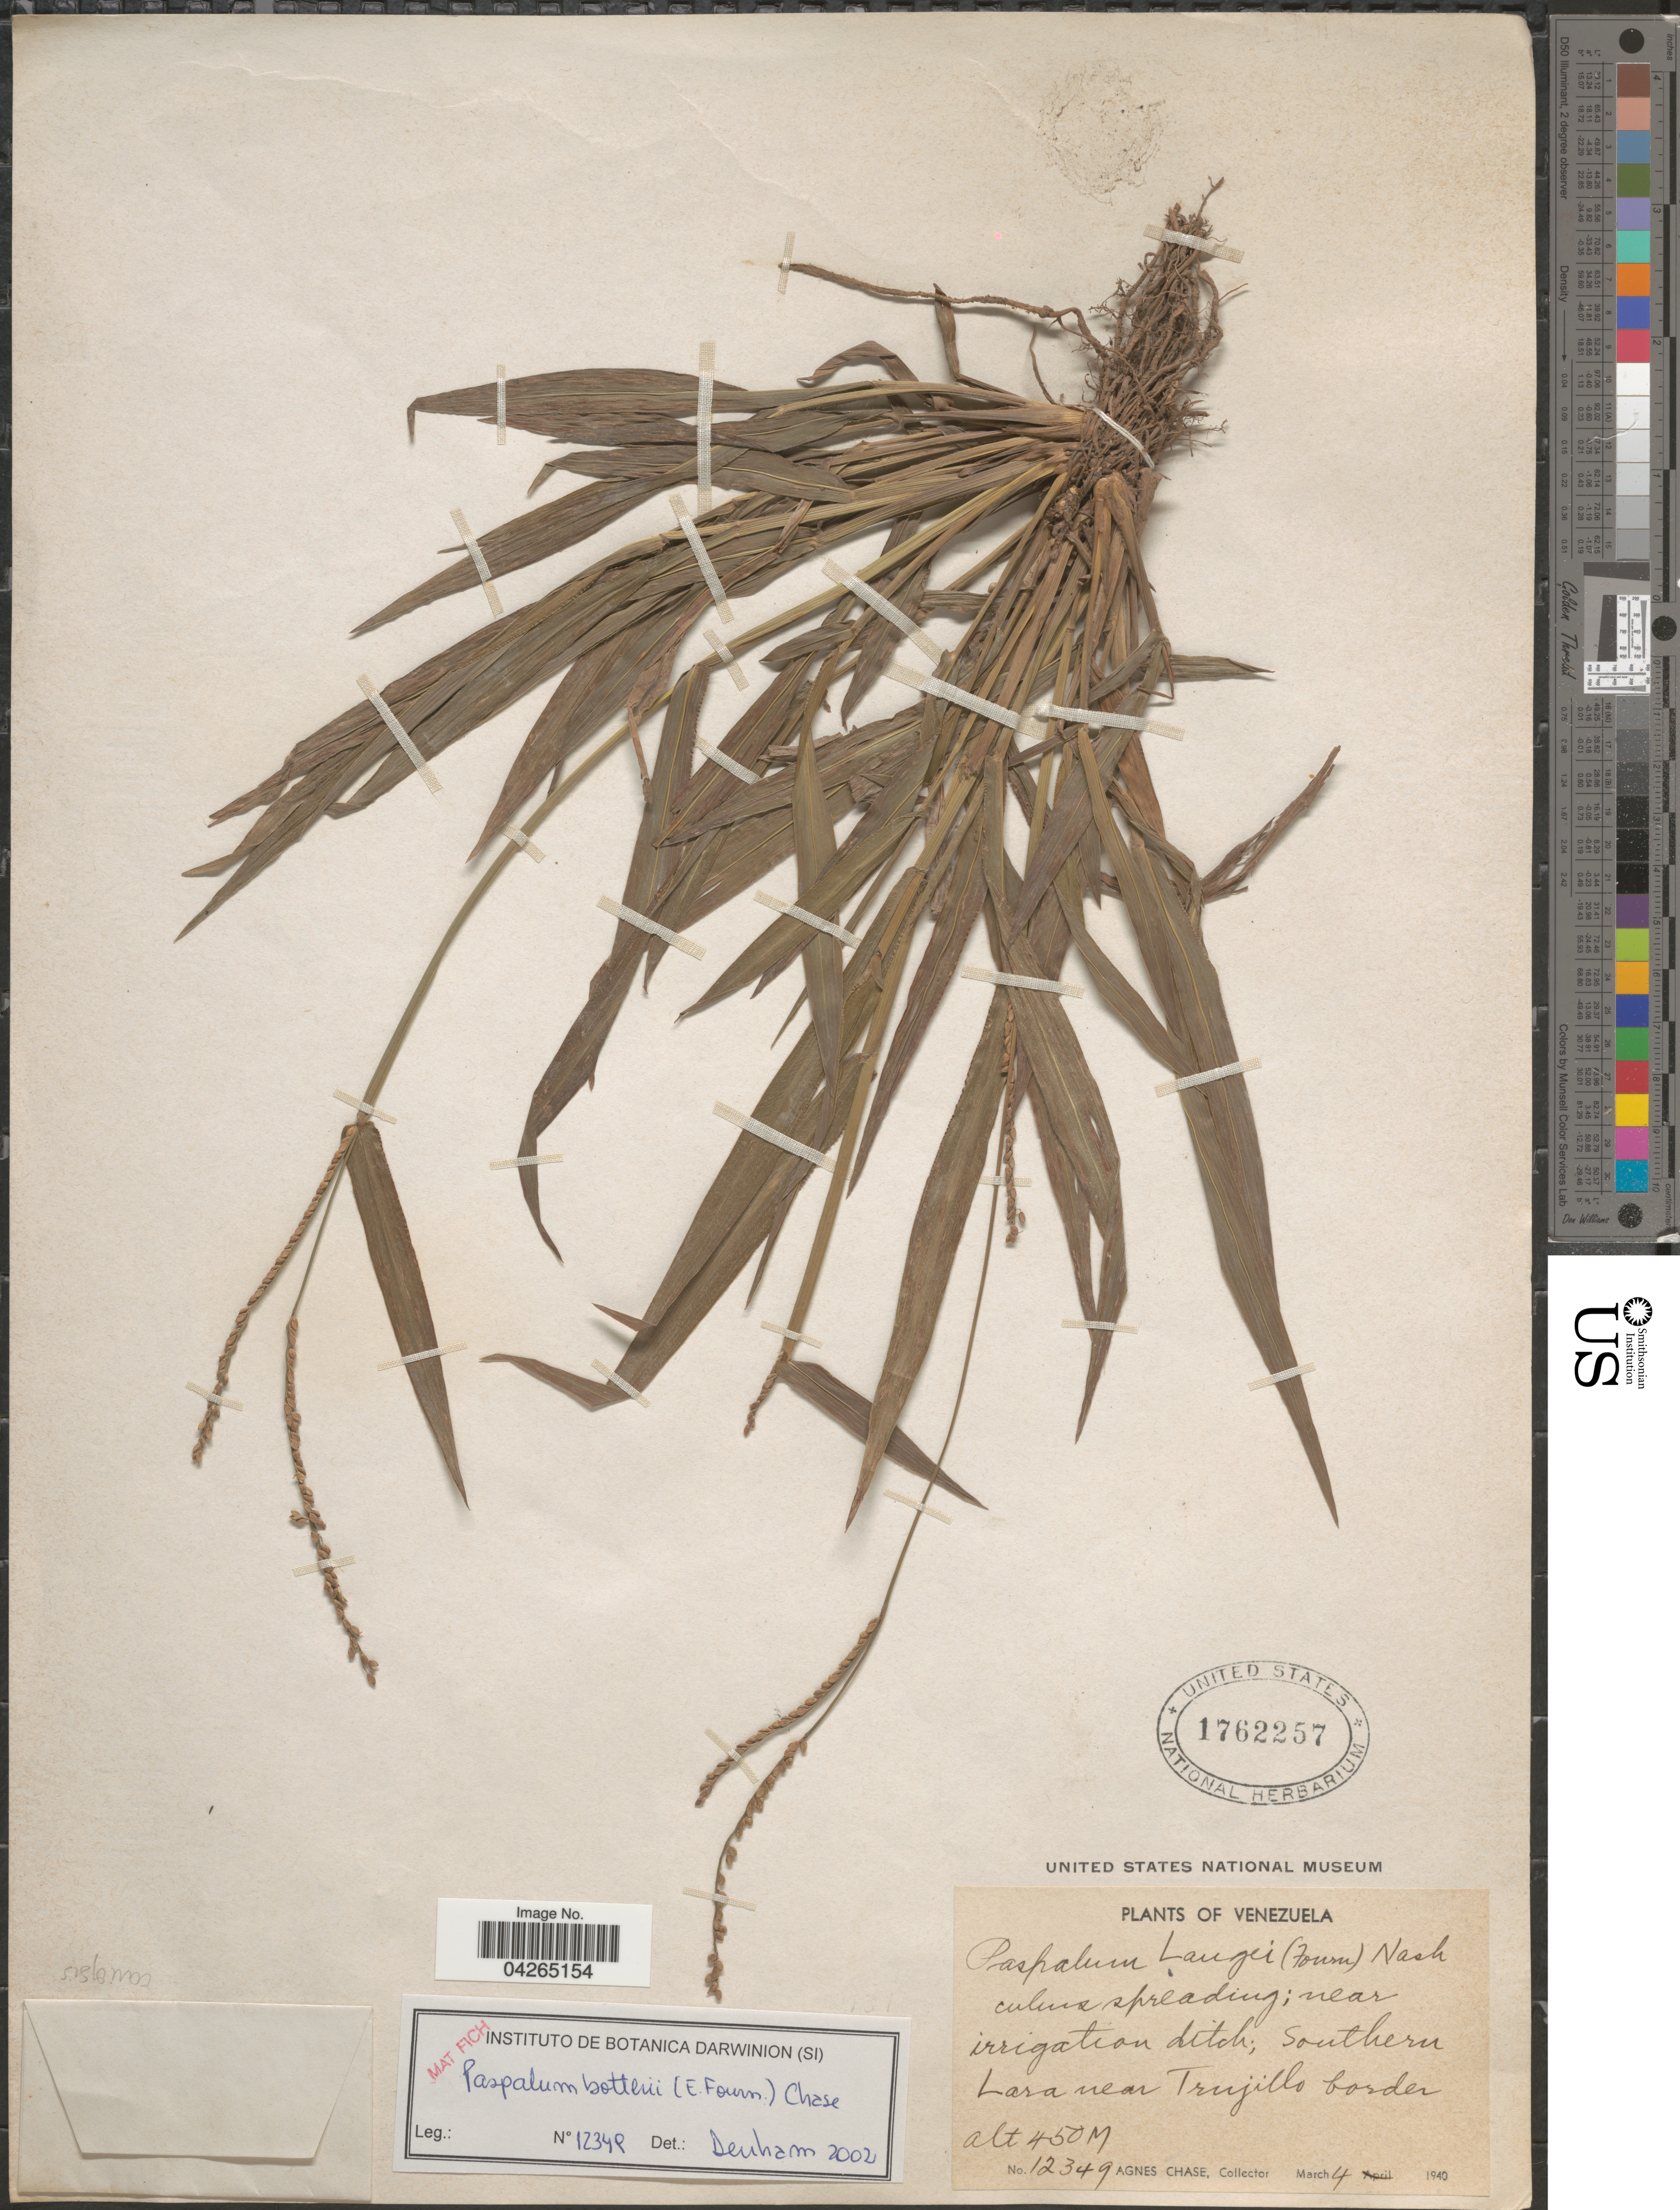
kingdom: Plantae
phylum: Tracheophyta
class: Liliopsida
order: Poales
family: Poaceae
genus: Paspalum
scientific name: Paspalum botterii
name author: (E. Fourn.) Chase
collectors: A. Chase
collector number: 12349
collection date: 1940-03-04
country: Venezuela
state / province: Lara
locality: Near irrigation ditch; Southern Lara near Trujillo border.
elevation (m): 450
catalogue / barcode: US 1762257